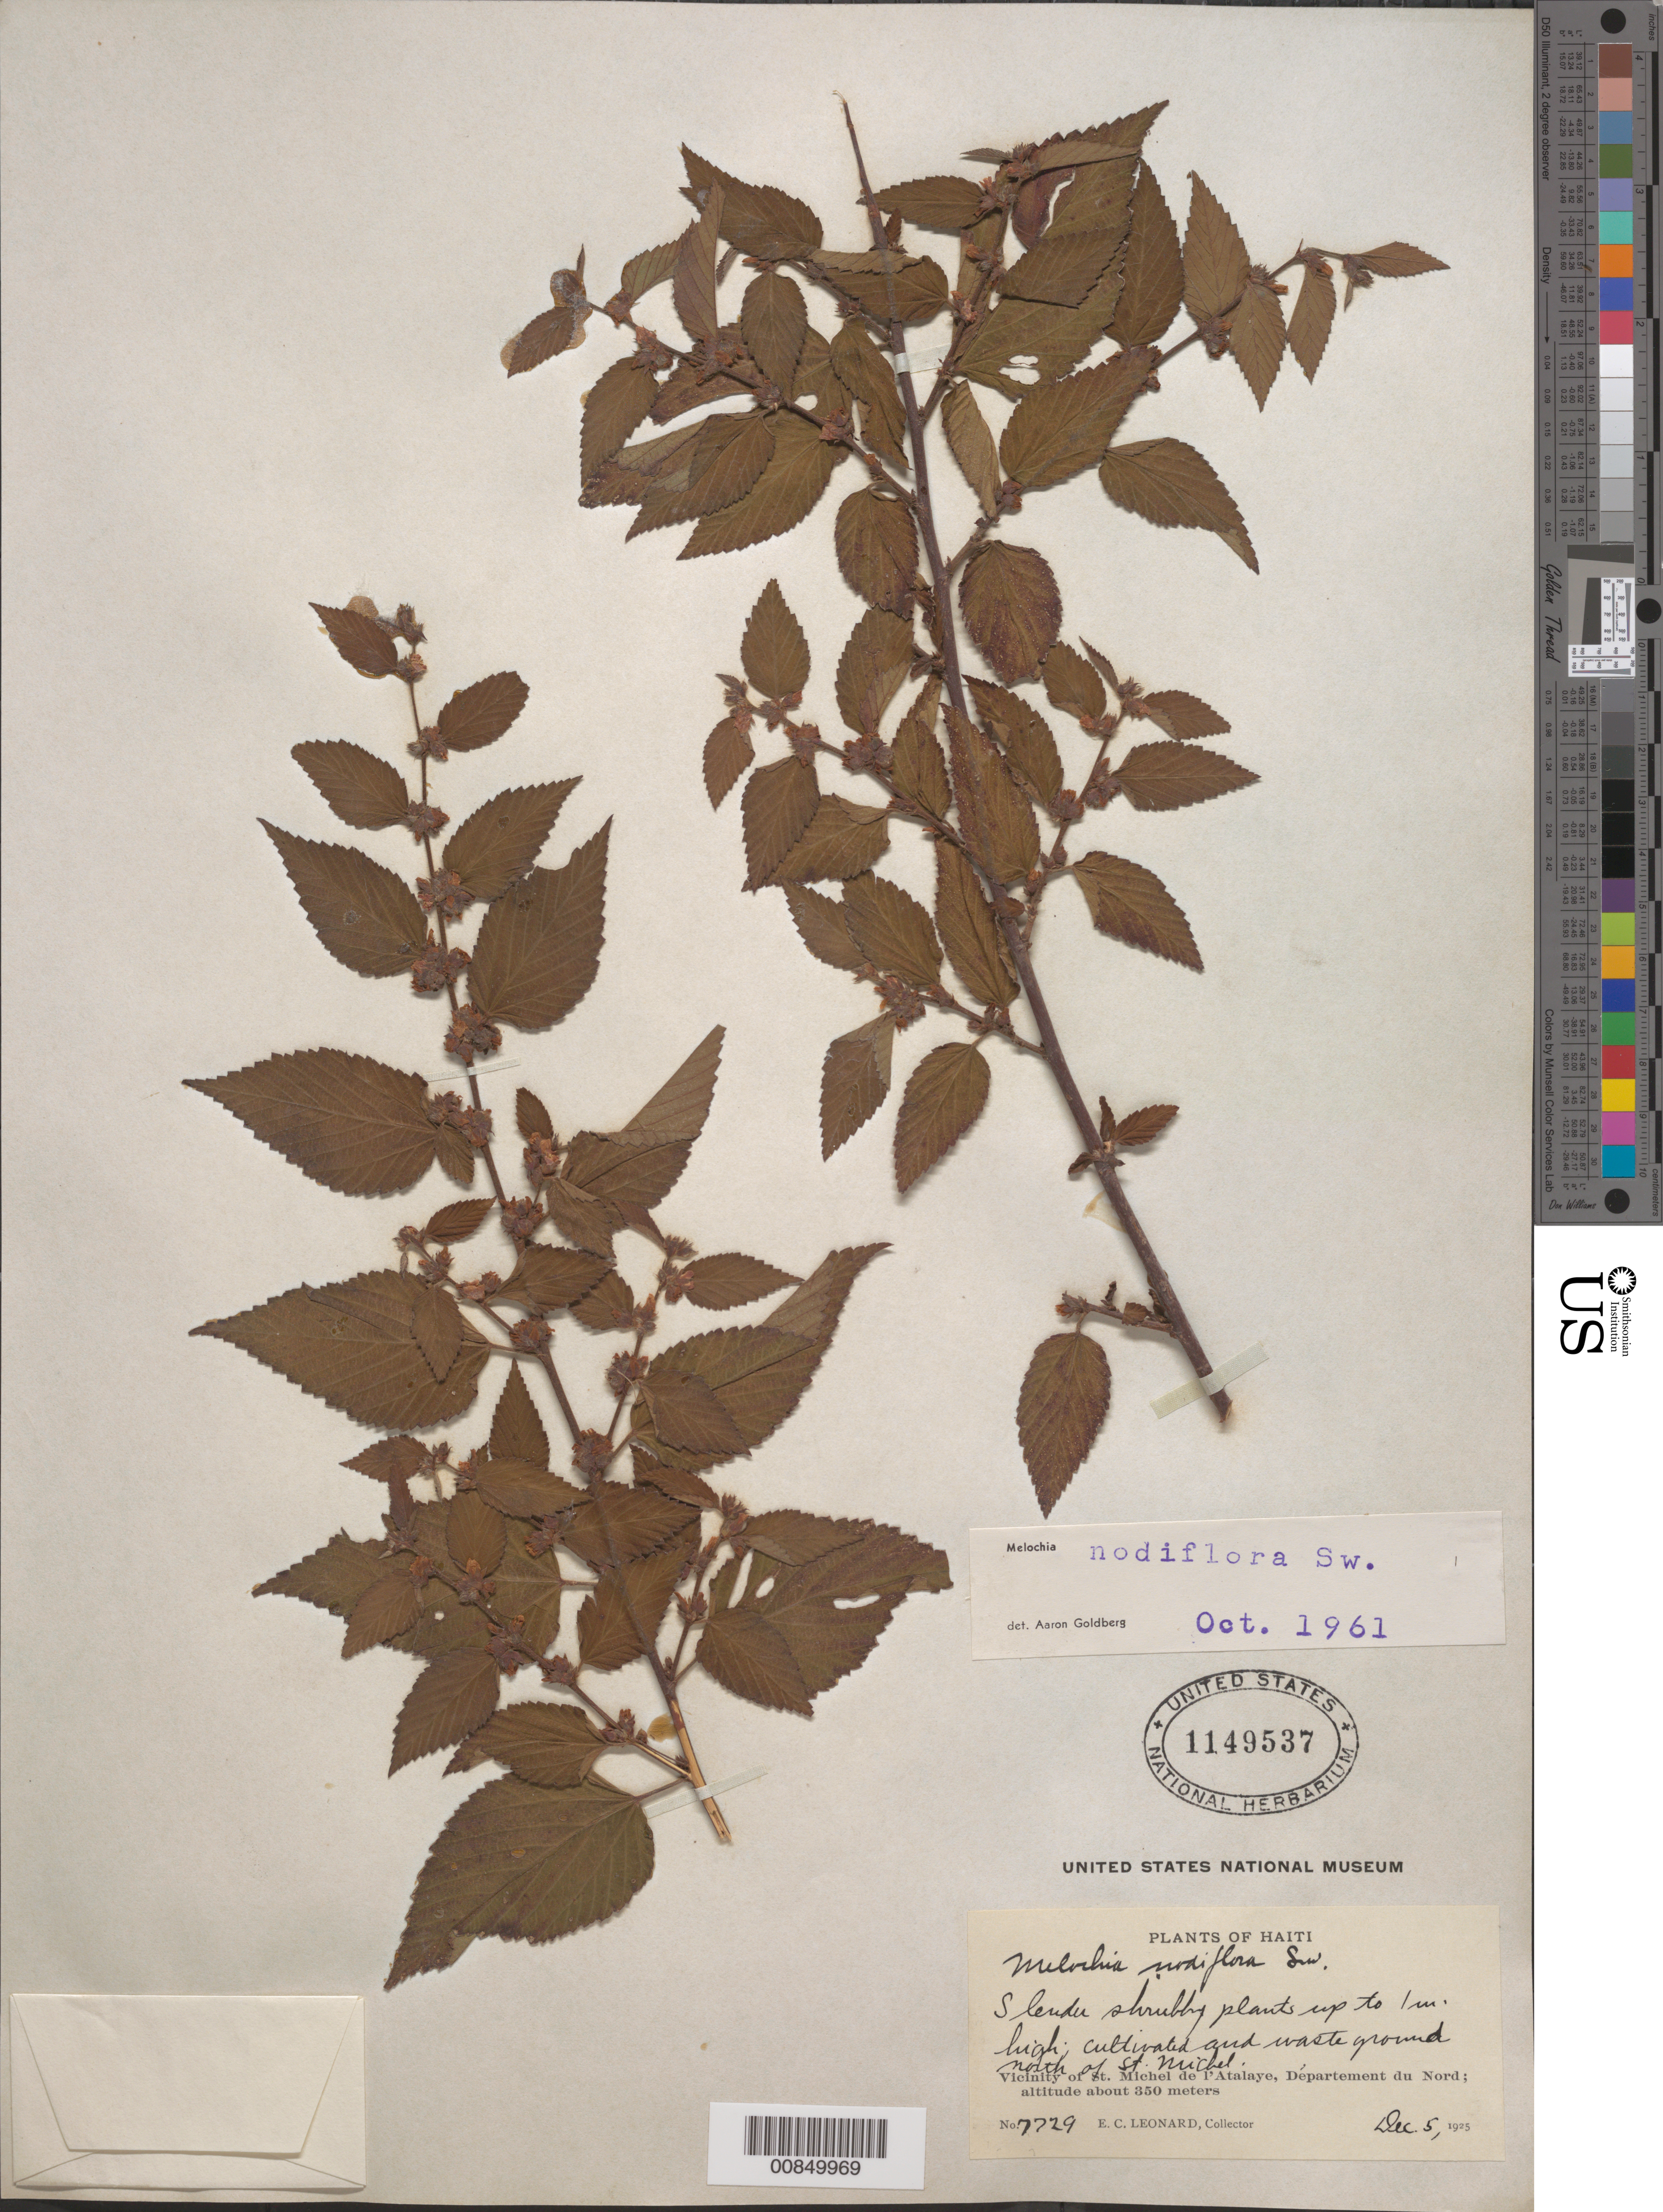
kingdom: Plantae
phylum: Tracheophyta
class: Magnoliopsida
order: Malvales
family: Malvaceae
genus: Melochia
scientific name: Melochia nodiflora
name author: Sw.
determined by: Goldberg, Aaron, (US), NMNH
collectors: E. C. Leonard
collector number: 7729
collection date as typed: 05 Dec 1925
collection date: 1925-12-05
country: Haiti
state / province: Artibonite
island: Hispaniola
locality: Vicinity of St. Michel de l'Atalaye, N of town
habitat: Cultivated and waste ground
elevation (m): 350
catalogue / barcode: US 1149537